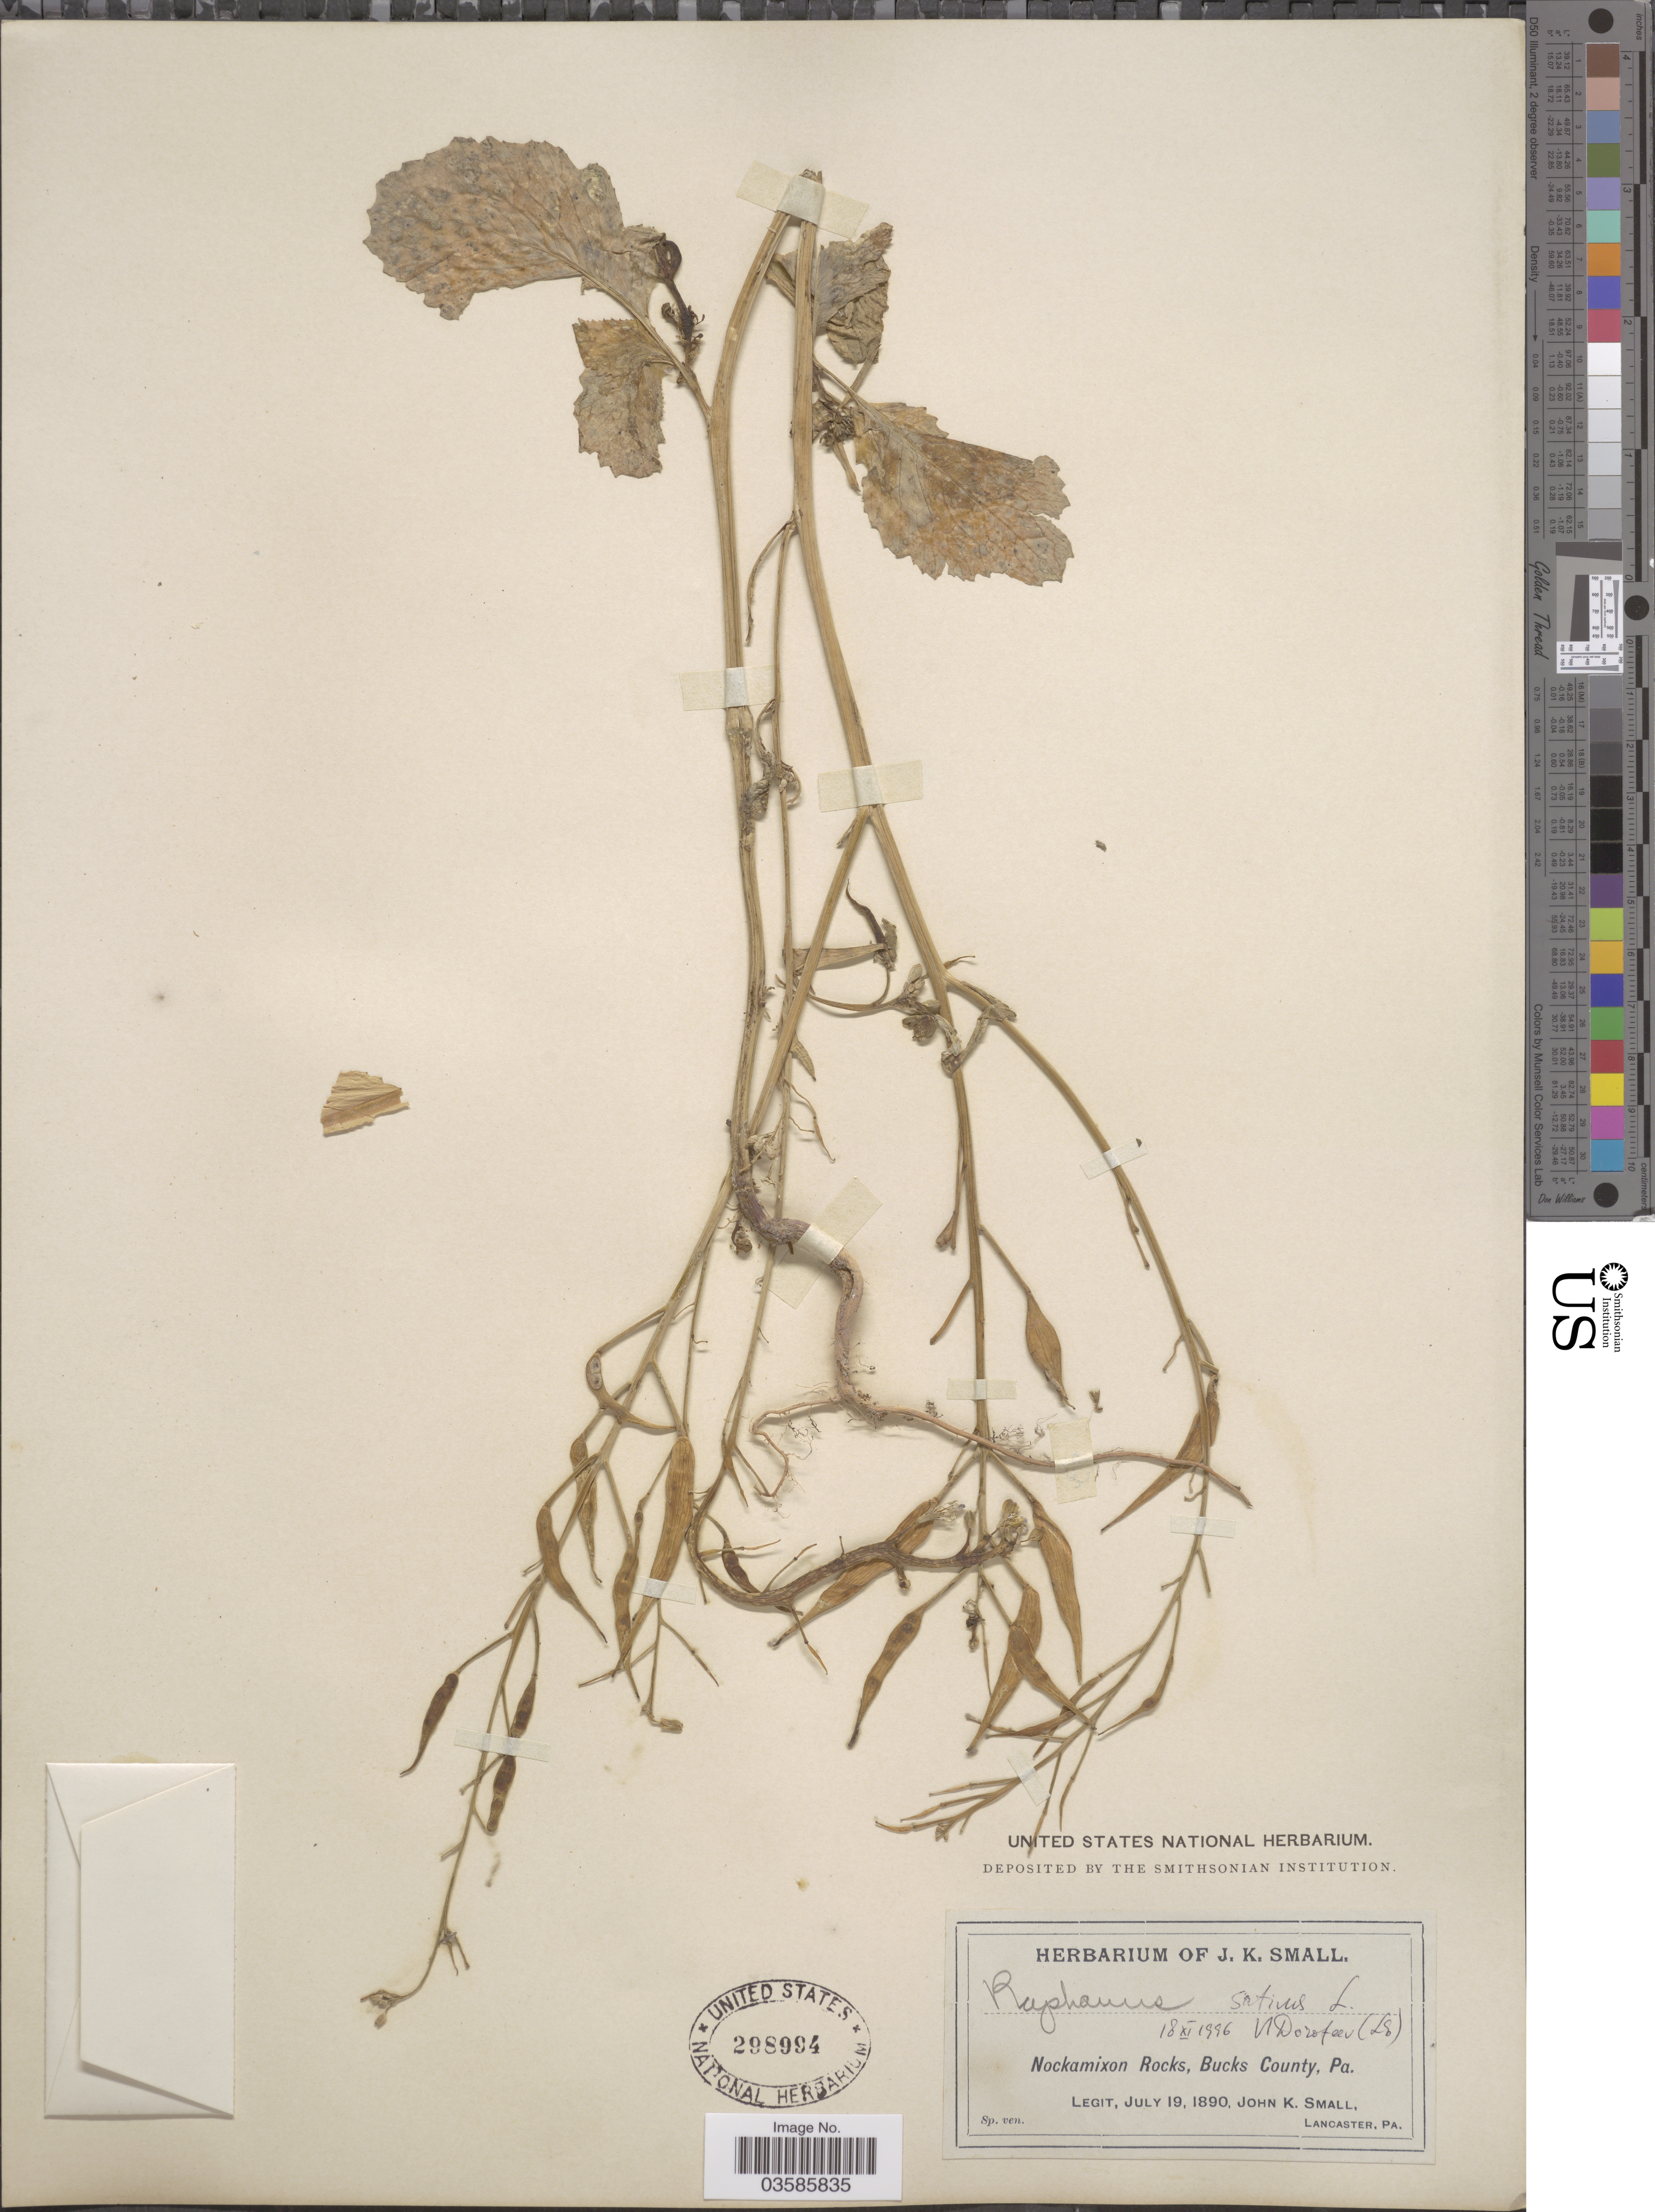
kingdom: Plantae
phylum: Tracheophyta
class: Magnoliopsida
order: Brassicales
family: Brassicaceae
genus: Raphanus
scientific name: Raphanus sativus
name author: L.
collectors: J. K. Small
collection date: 1890-07-19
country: United States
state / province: Pennsylvania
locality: Nockamixon Rocks, Bucks County.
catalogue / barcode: US 298994